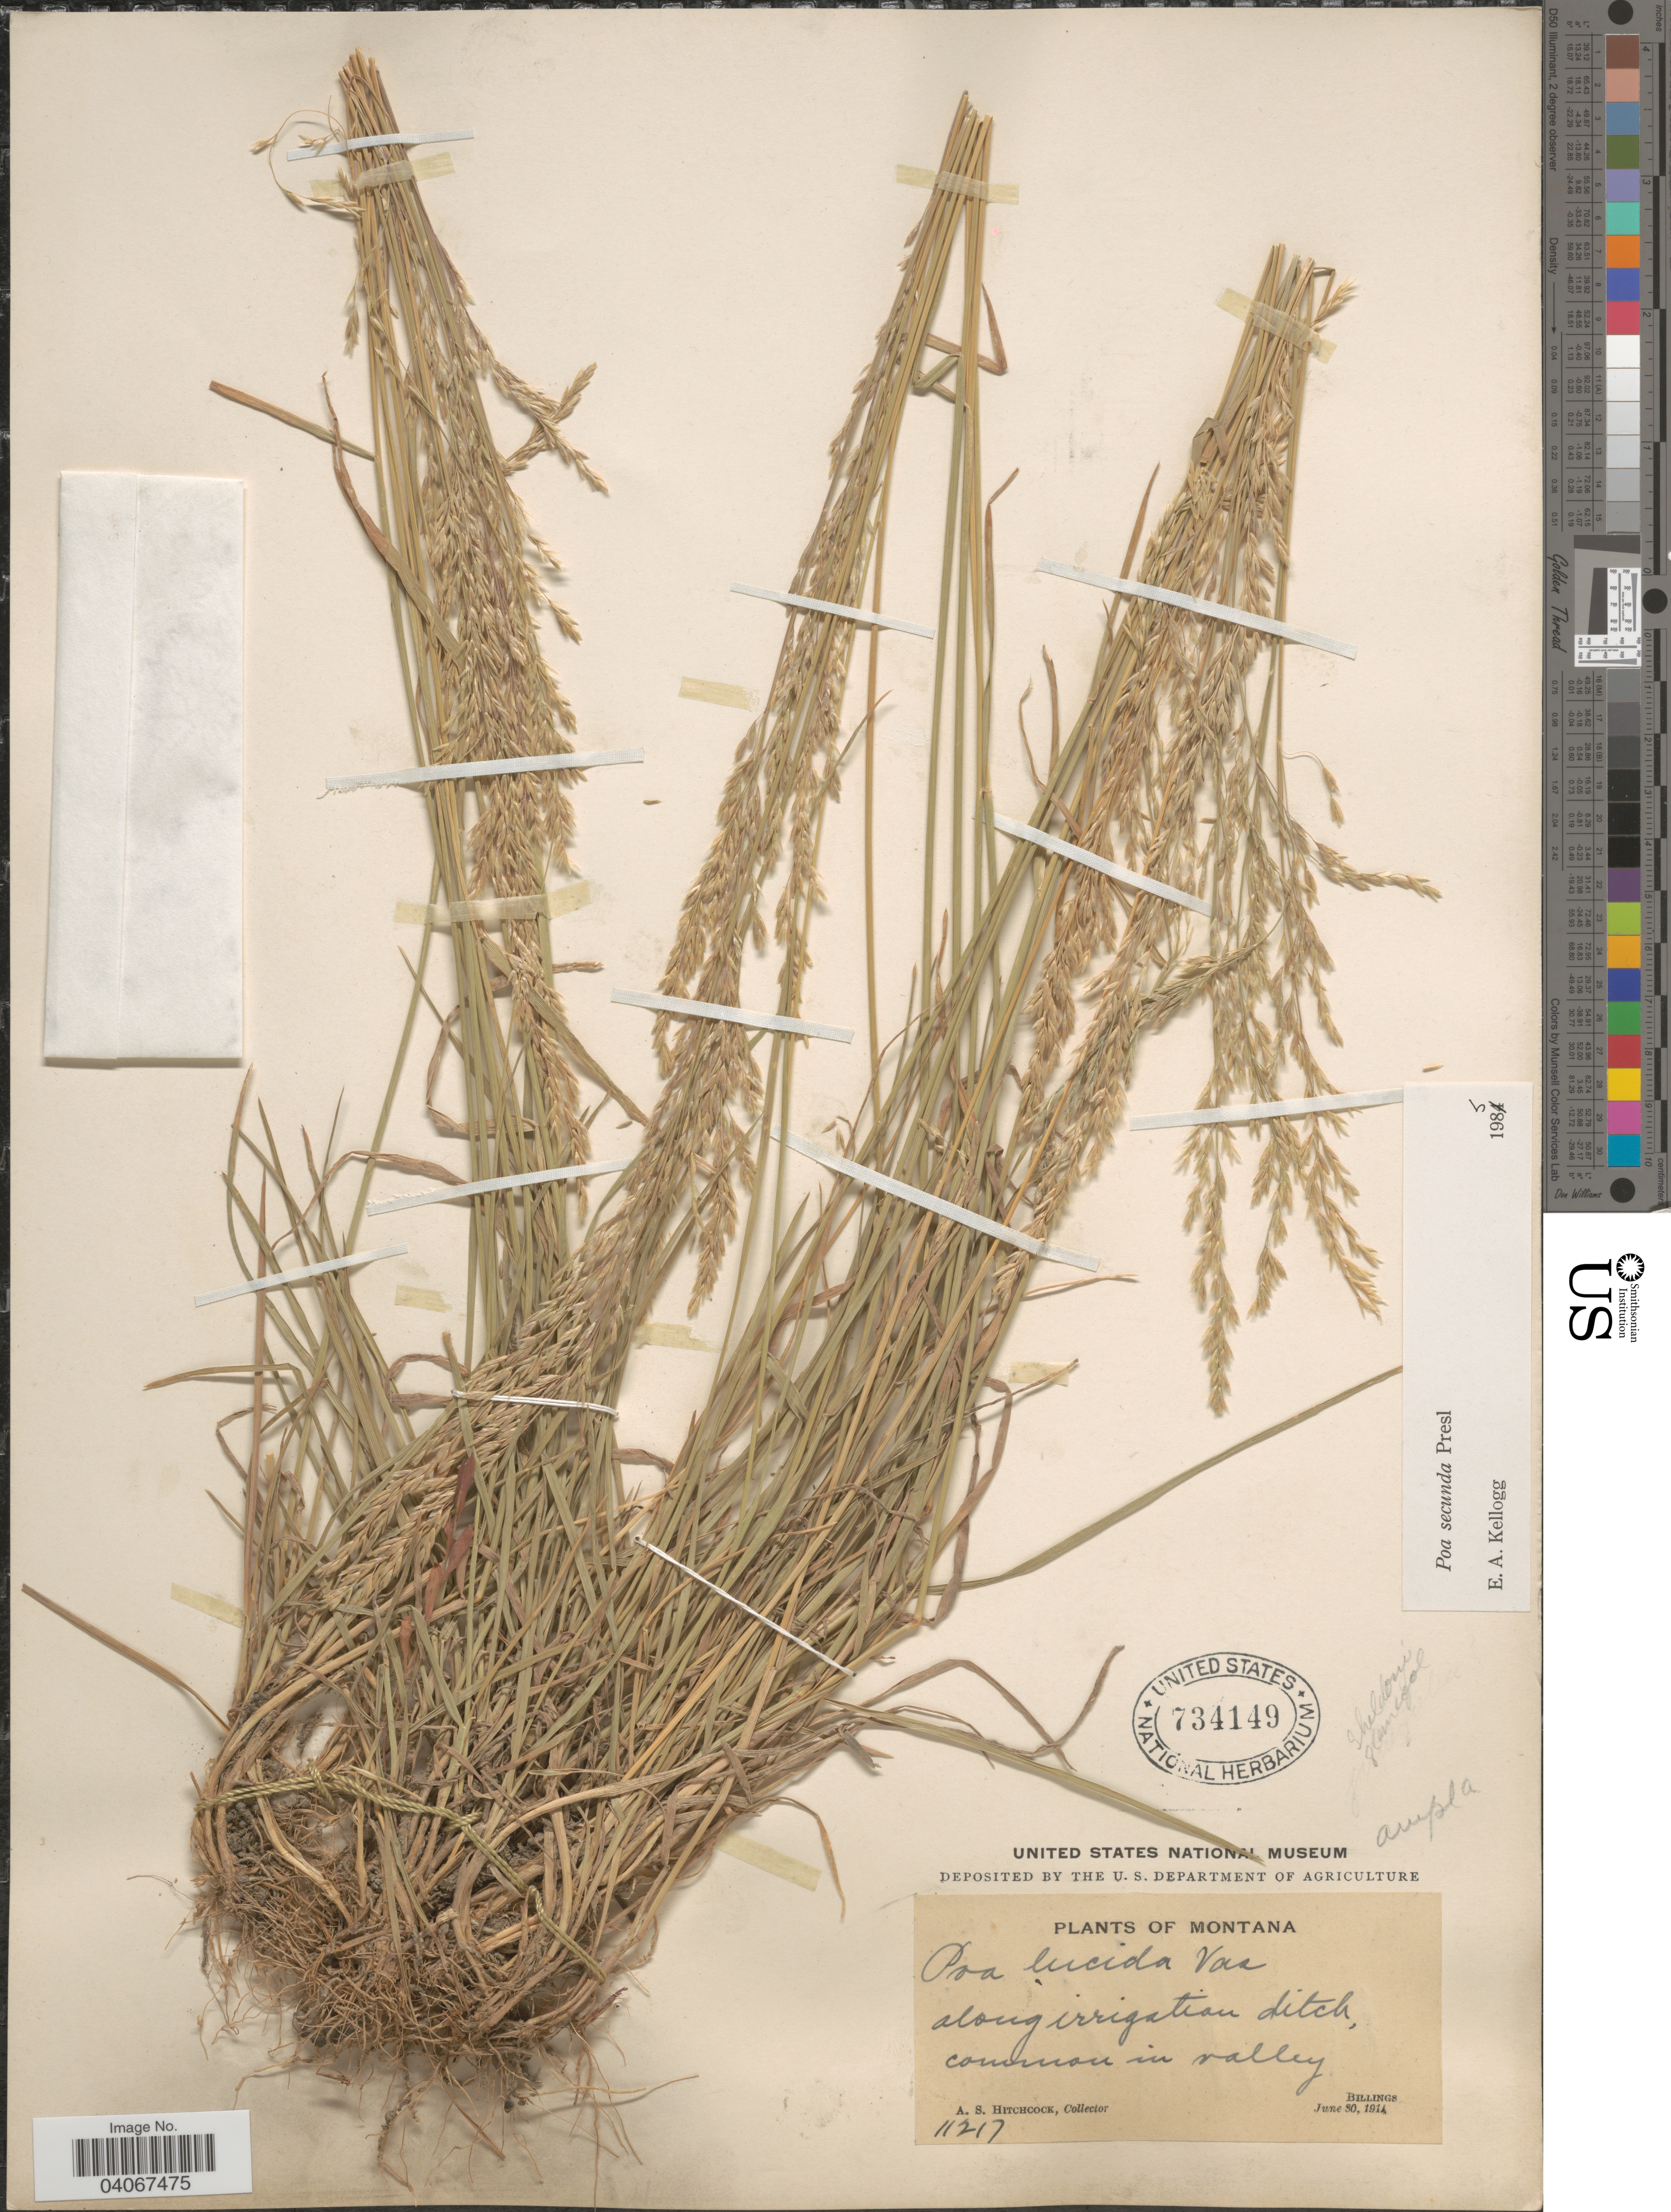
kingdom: Plantae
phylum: Tracheophyta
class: Liliopsida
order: Poales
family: Poaceae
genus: Poa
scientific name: Poa secunda subsp. secunda var. secunda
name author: J. Presl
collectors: A. S. Hitchcock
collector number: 11217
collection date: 1914-06-30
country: United States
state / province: Montana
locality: Along irrigation ditch, in valley. Billings.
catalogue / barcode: US 734149